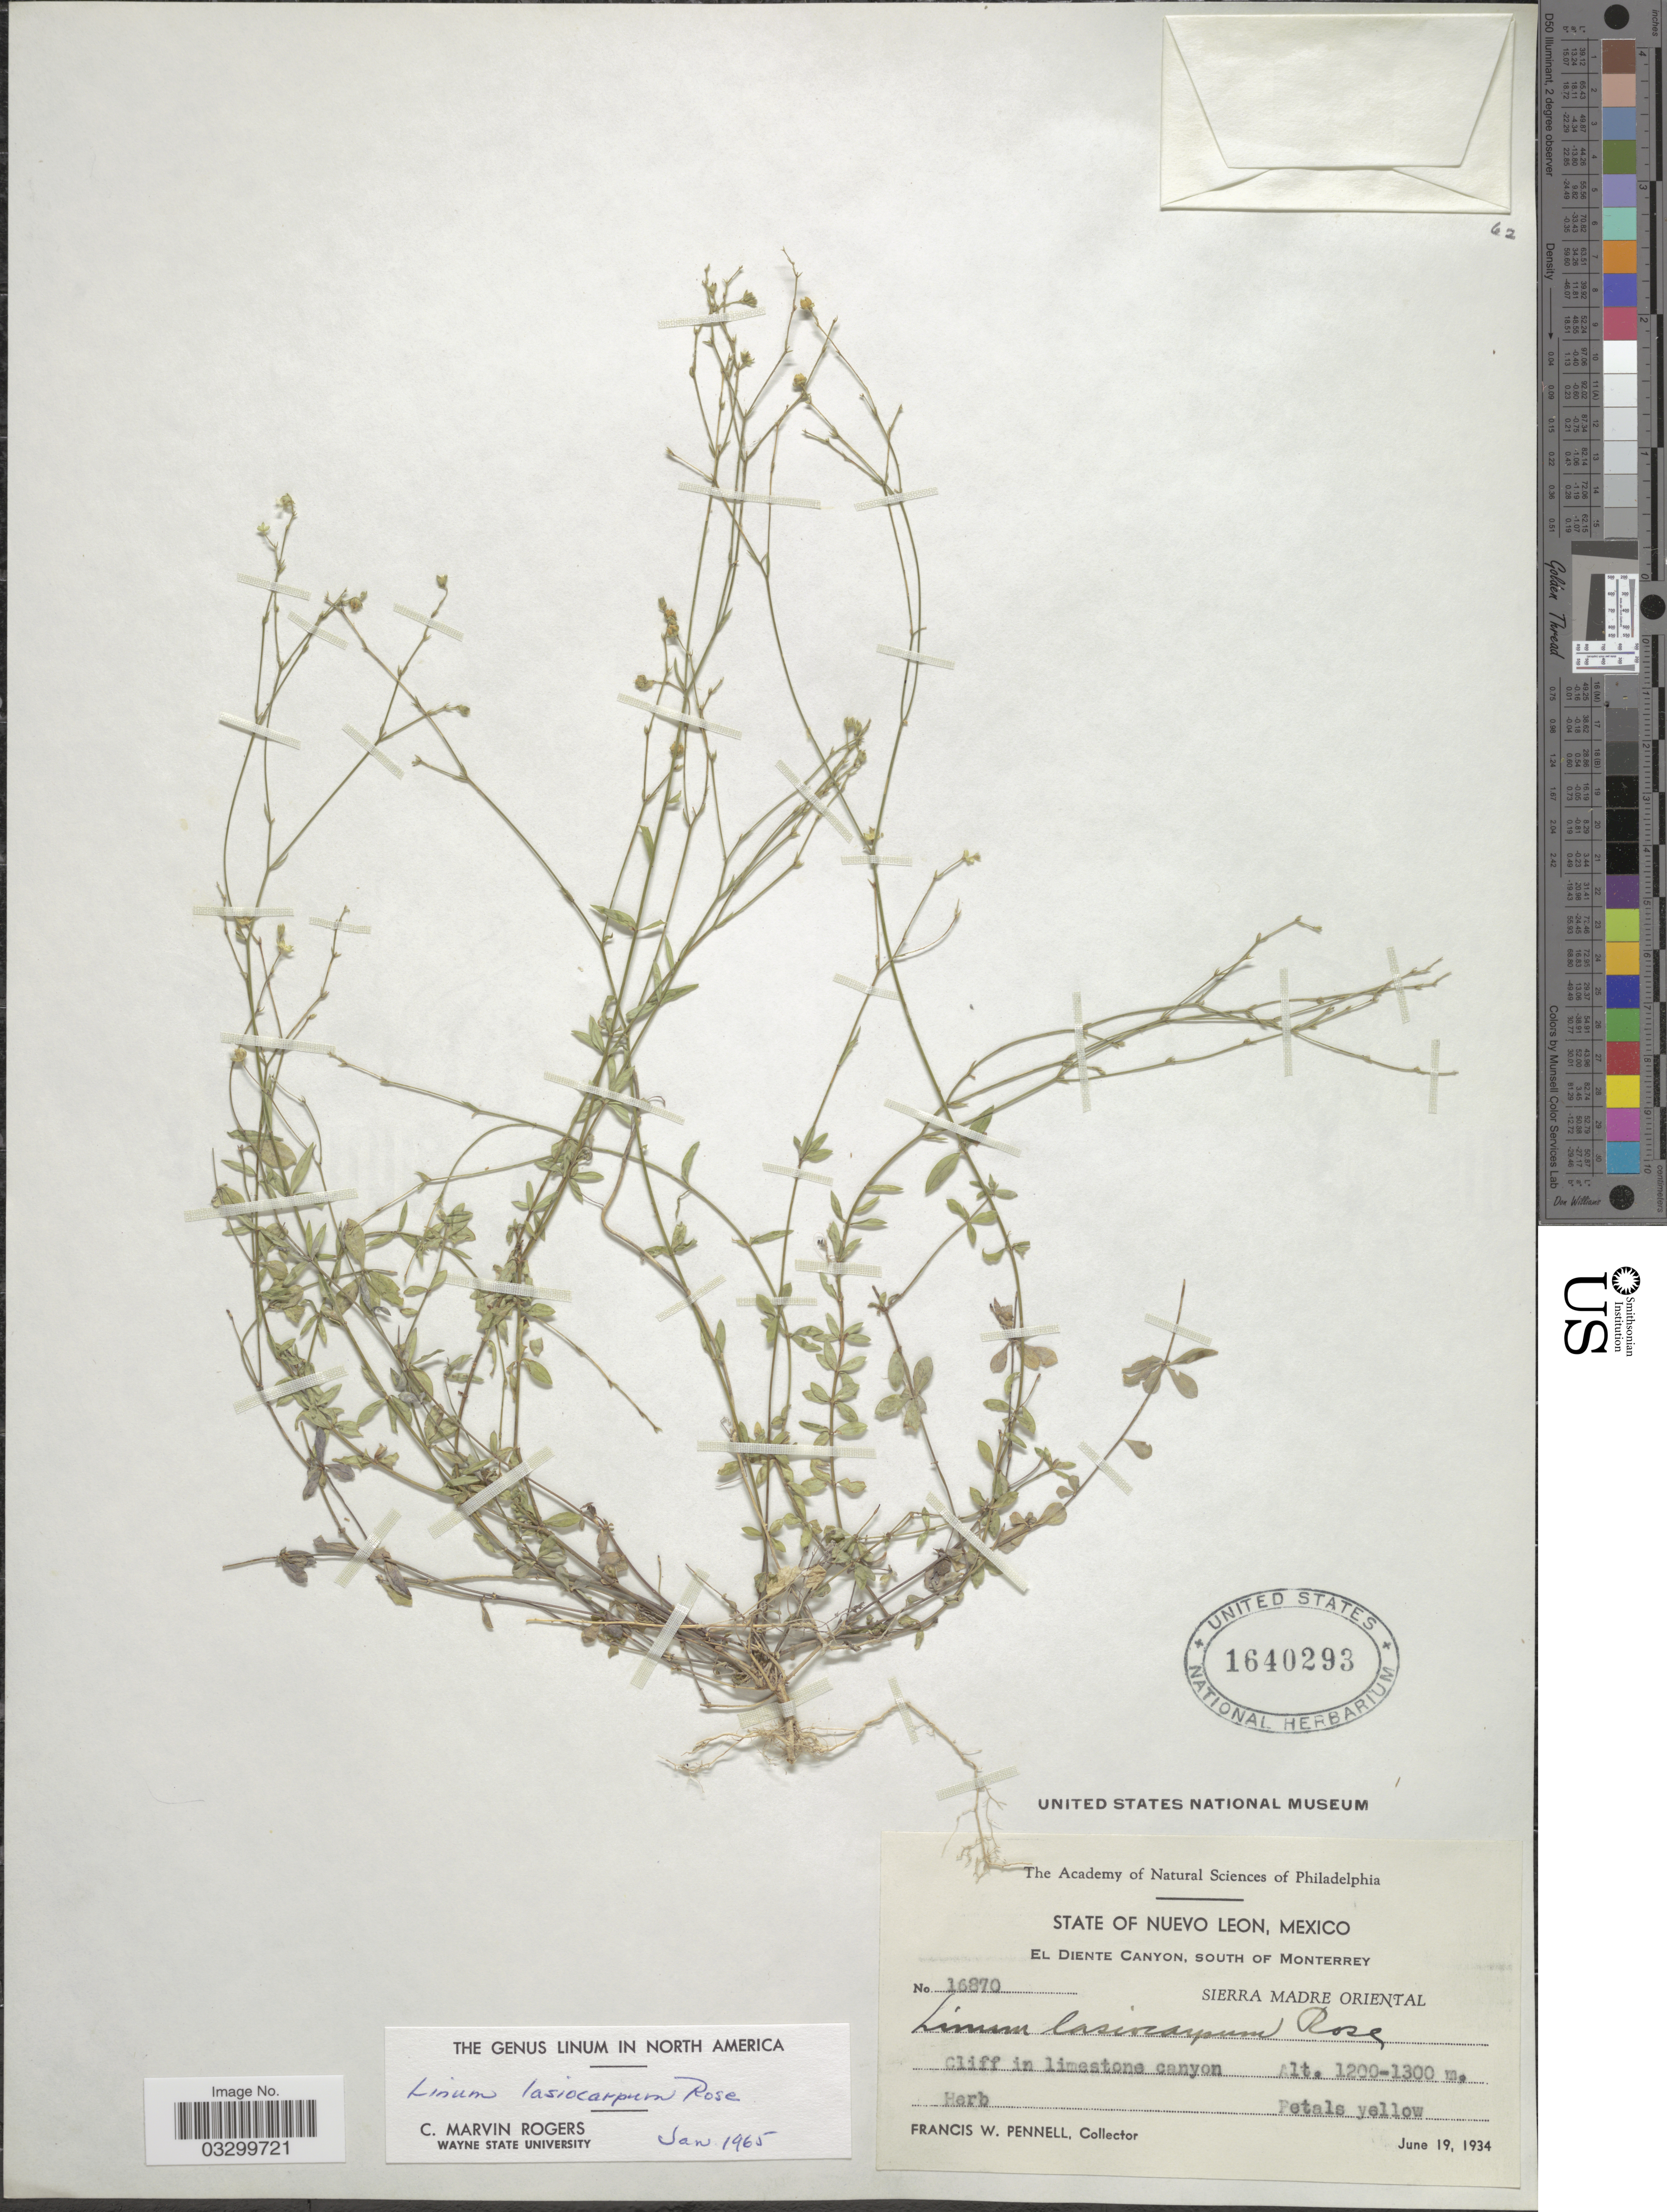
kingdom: Plantae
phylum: Tracheophyta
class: Magnoliopsida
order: Malpighiales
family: Linaceae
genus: Linum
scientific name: Linum lasiocarpum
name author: Rose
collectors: F. W. Pennell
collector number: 16870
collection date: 1934-06-19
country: Mexico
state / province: Nuevo León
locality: El Diente Canyon, South of Monterrey, Sierra Madre Oriental.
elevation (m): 1200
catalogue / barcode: US 1640293